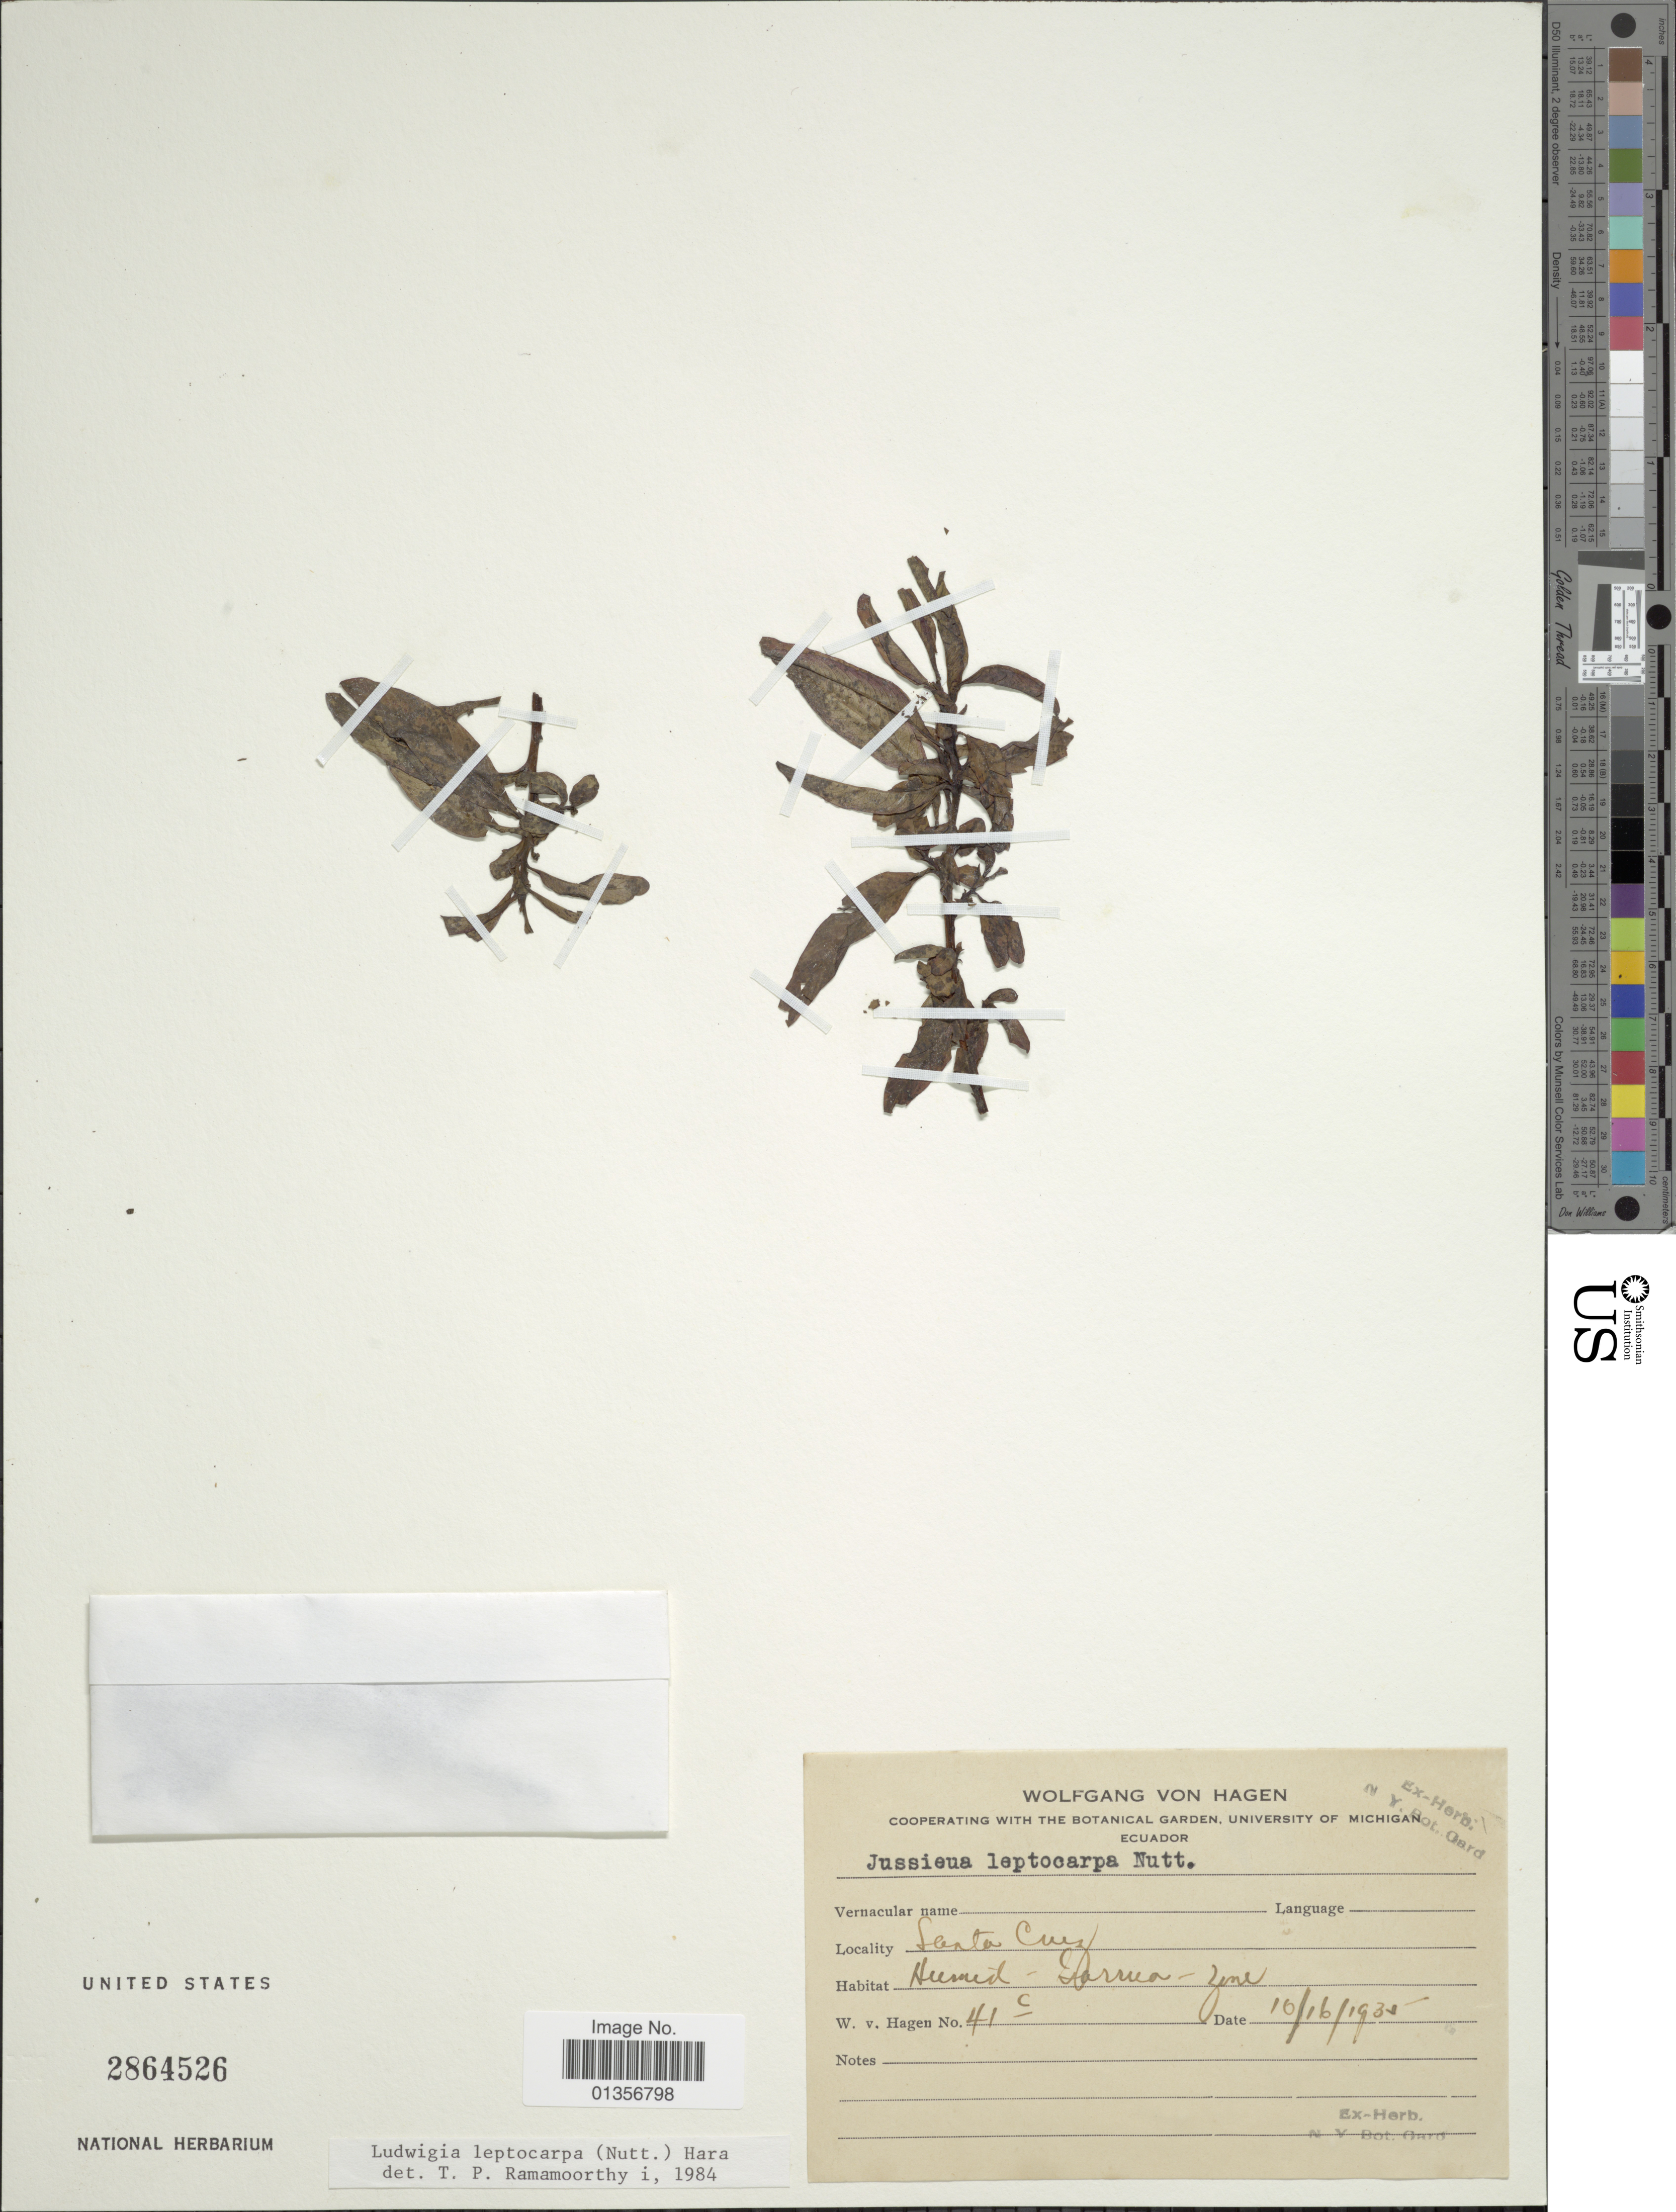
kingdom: Plantae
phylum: Tracheophyta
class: Magnoliopsida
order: Myrtales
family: Onagraceae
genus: Ludwigia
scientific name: Ludwigia leptocarpa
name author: (Nutt.) H. Hara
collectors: W. von Hagen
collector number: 41c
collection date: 1935-10-16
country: Ecuador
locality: Santa Cruz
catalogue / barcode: US 2864526